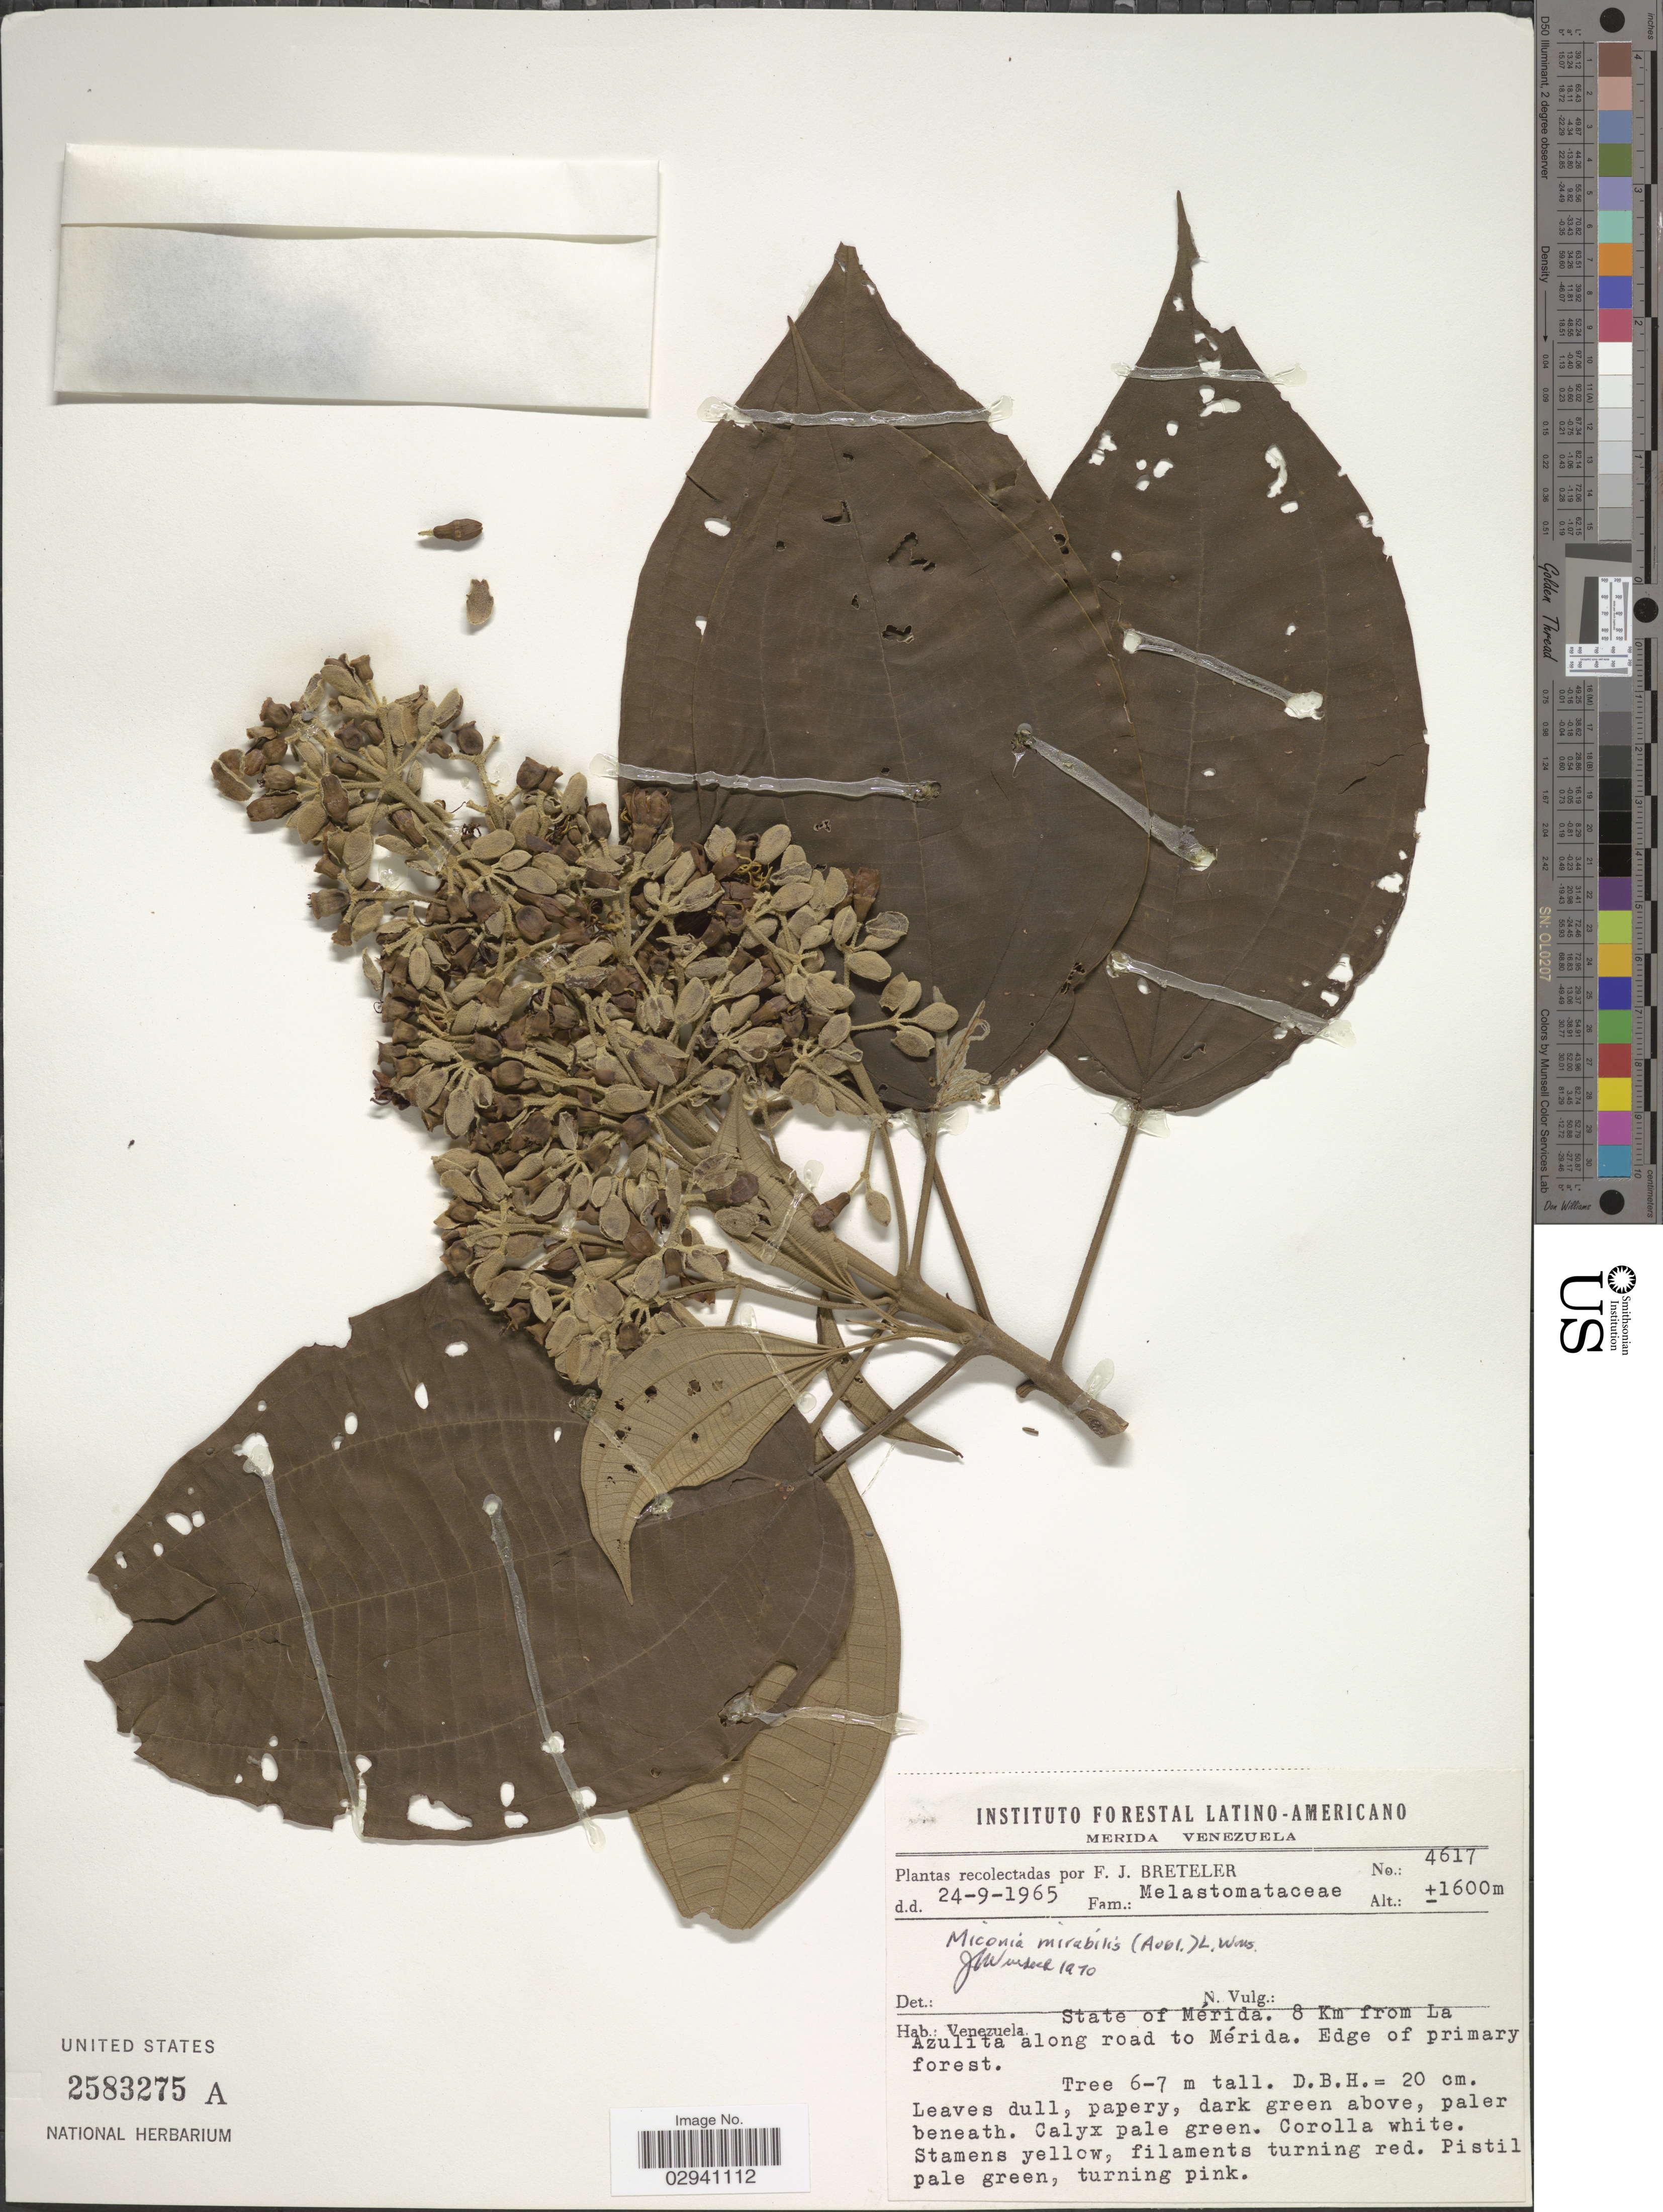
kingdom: Plantae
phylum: Tracheophyta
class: Magnoliopsida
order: Myrtales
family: Melastomataceae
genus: Miconia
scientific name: Miconia mirabilis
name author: (Aubl.) L.O. Williams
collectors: F. J. Breteler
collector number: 4617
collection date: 1965-09-24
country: Venezuela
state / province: Mérida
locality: State of Mérida. 8 Km from La Azulita along road to Mérida.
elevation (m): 1600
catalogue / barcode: US 2583275A